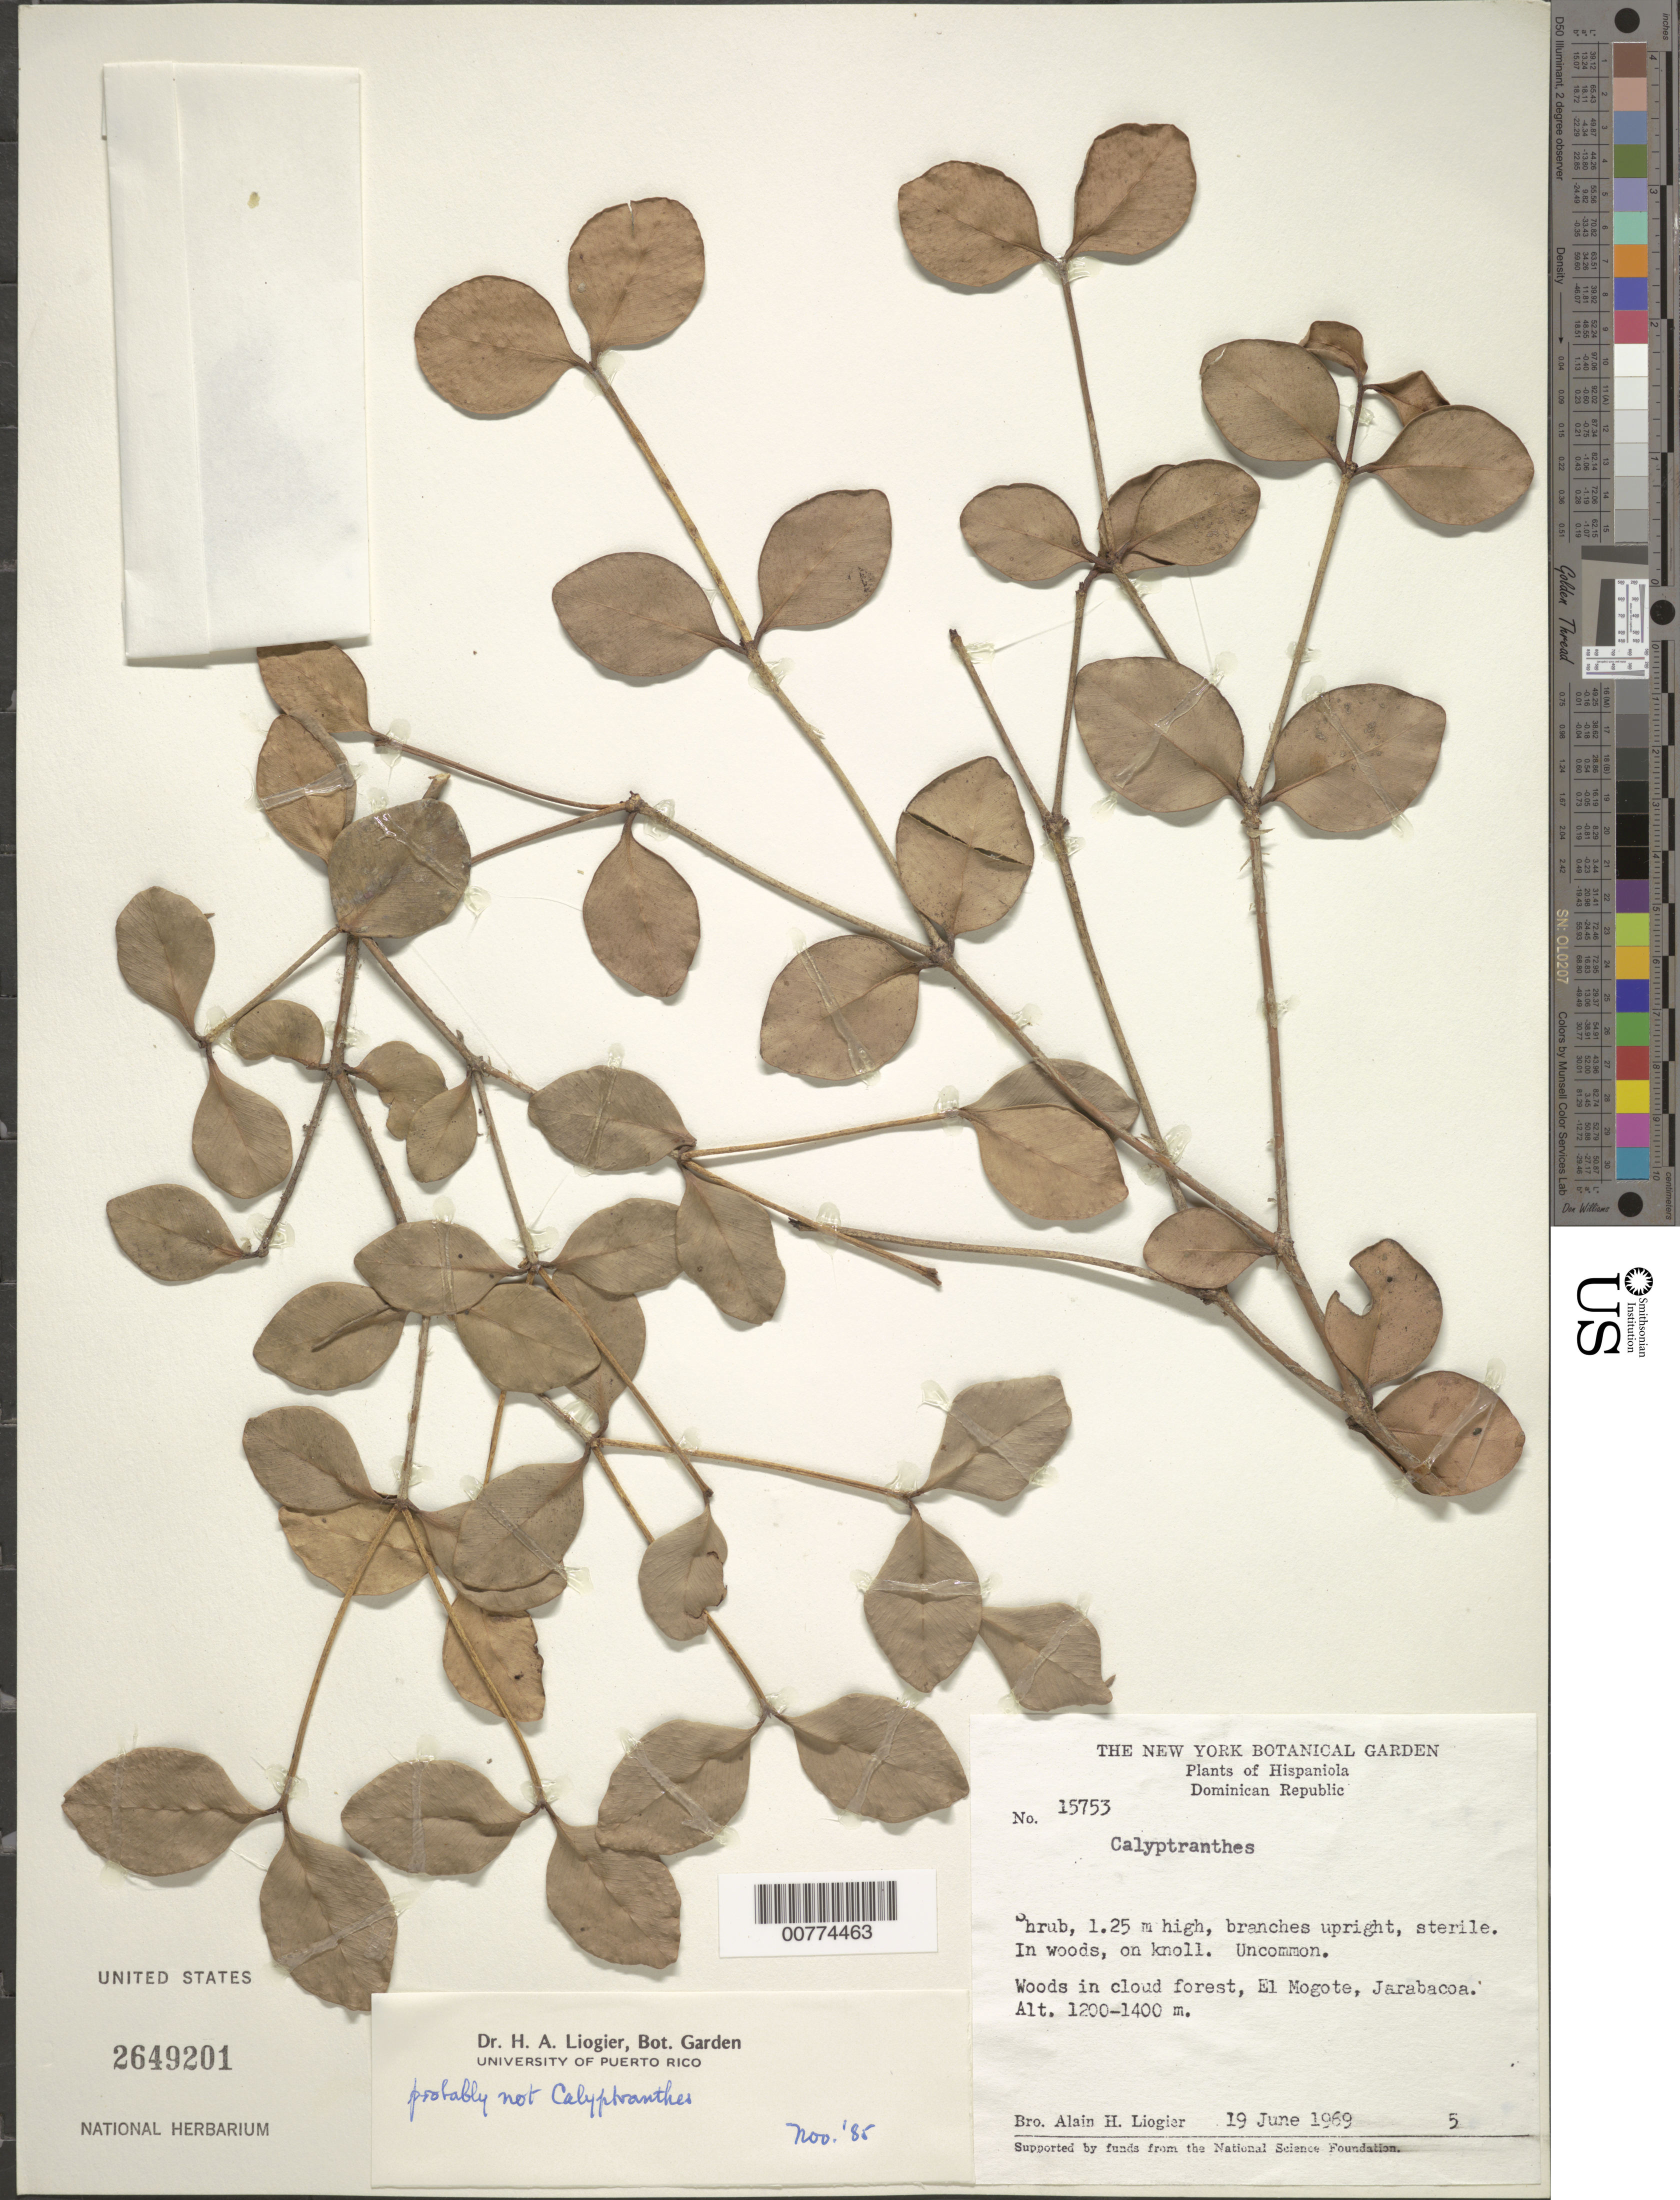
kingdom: Plantae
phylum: Tracheophyta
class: Magnoliopsida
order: Myrtales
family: Myrtaceae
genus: Calyptranthes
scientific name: Calyptranthes sp.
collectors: A. H. Liogier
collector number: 15753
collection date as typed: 19 Jun 1969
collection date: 1969-06-19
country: Dominican Republic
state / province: La Vega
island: Hispaniola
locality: Jarabacoa, El Mogote.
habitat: Woods in cloud forest.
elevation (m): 1200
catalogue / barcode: US 2649201